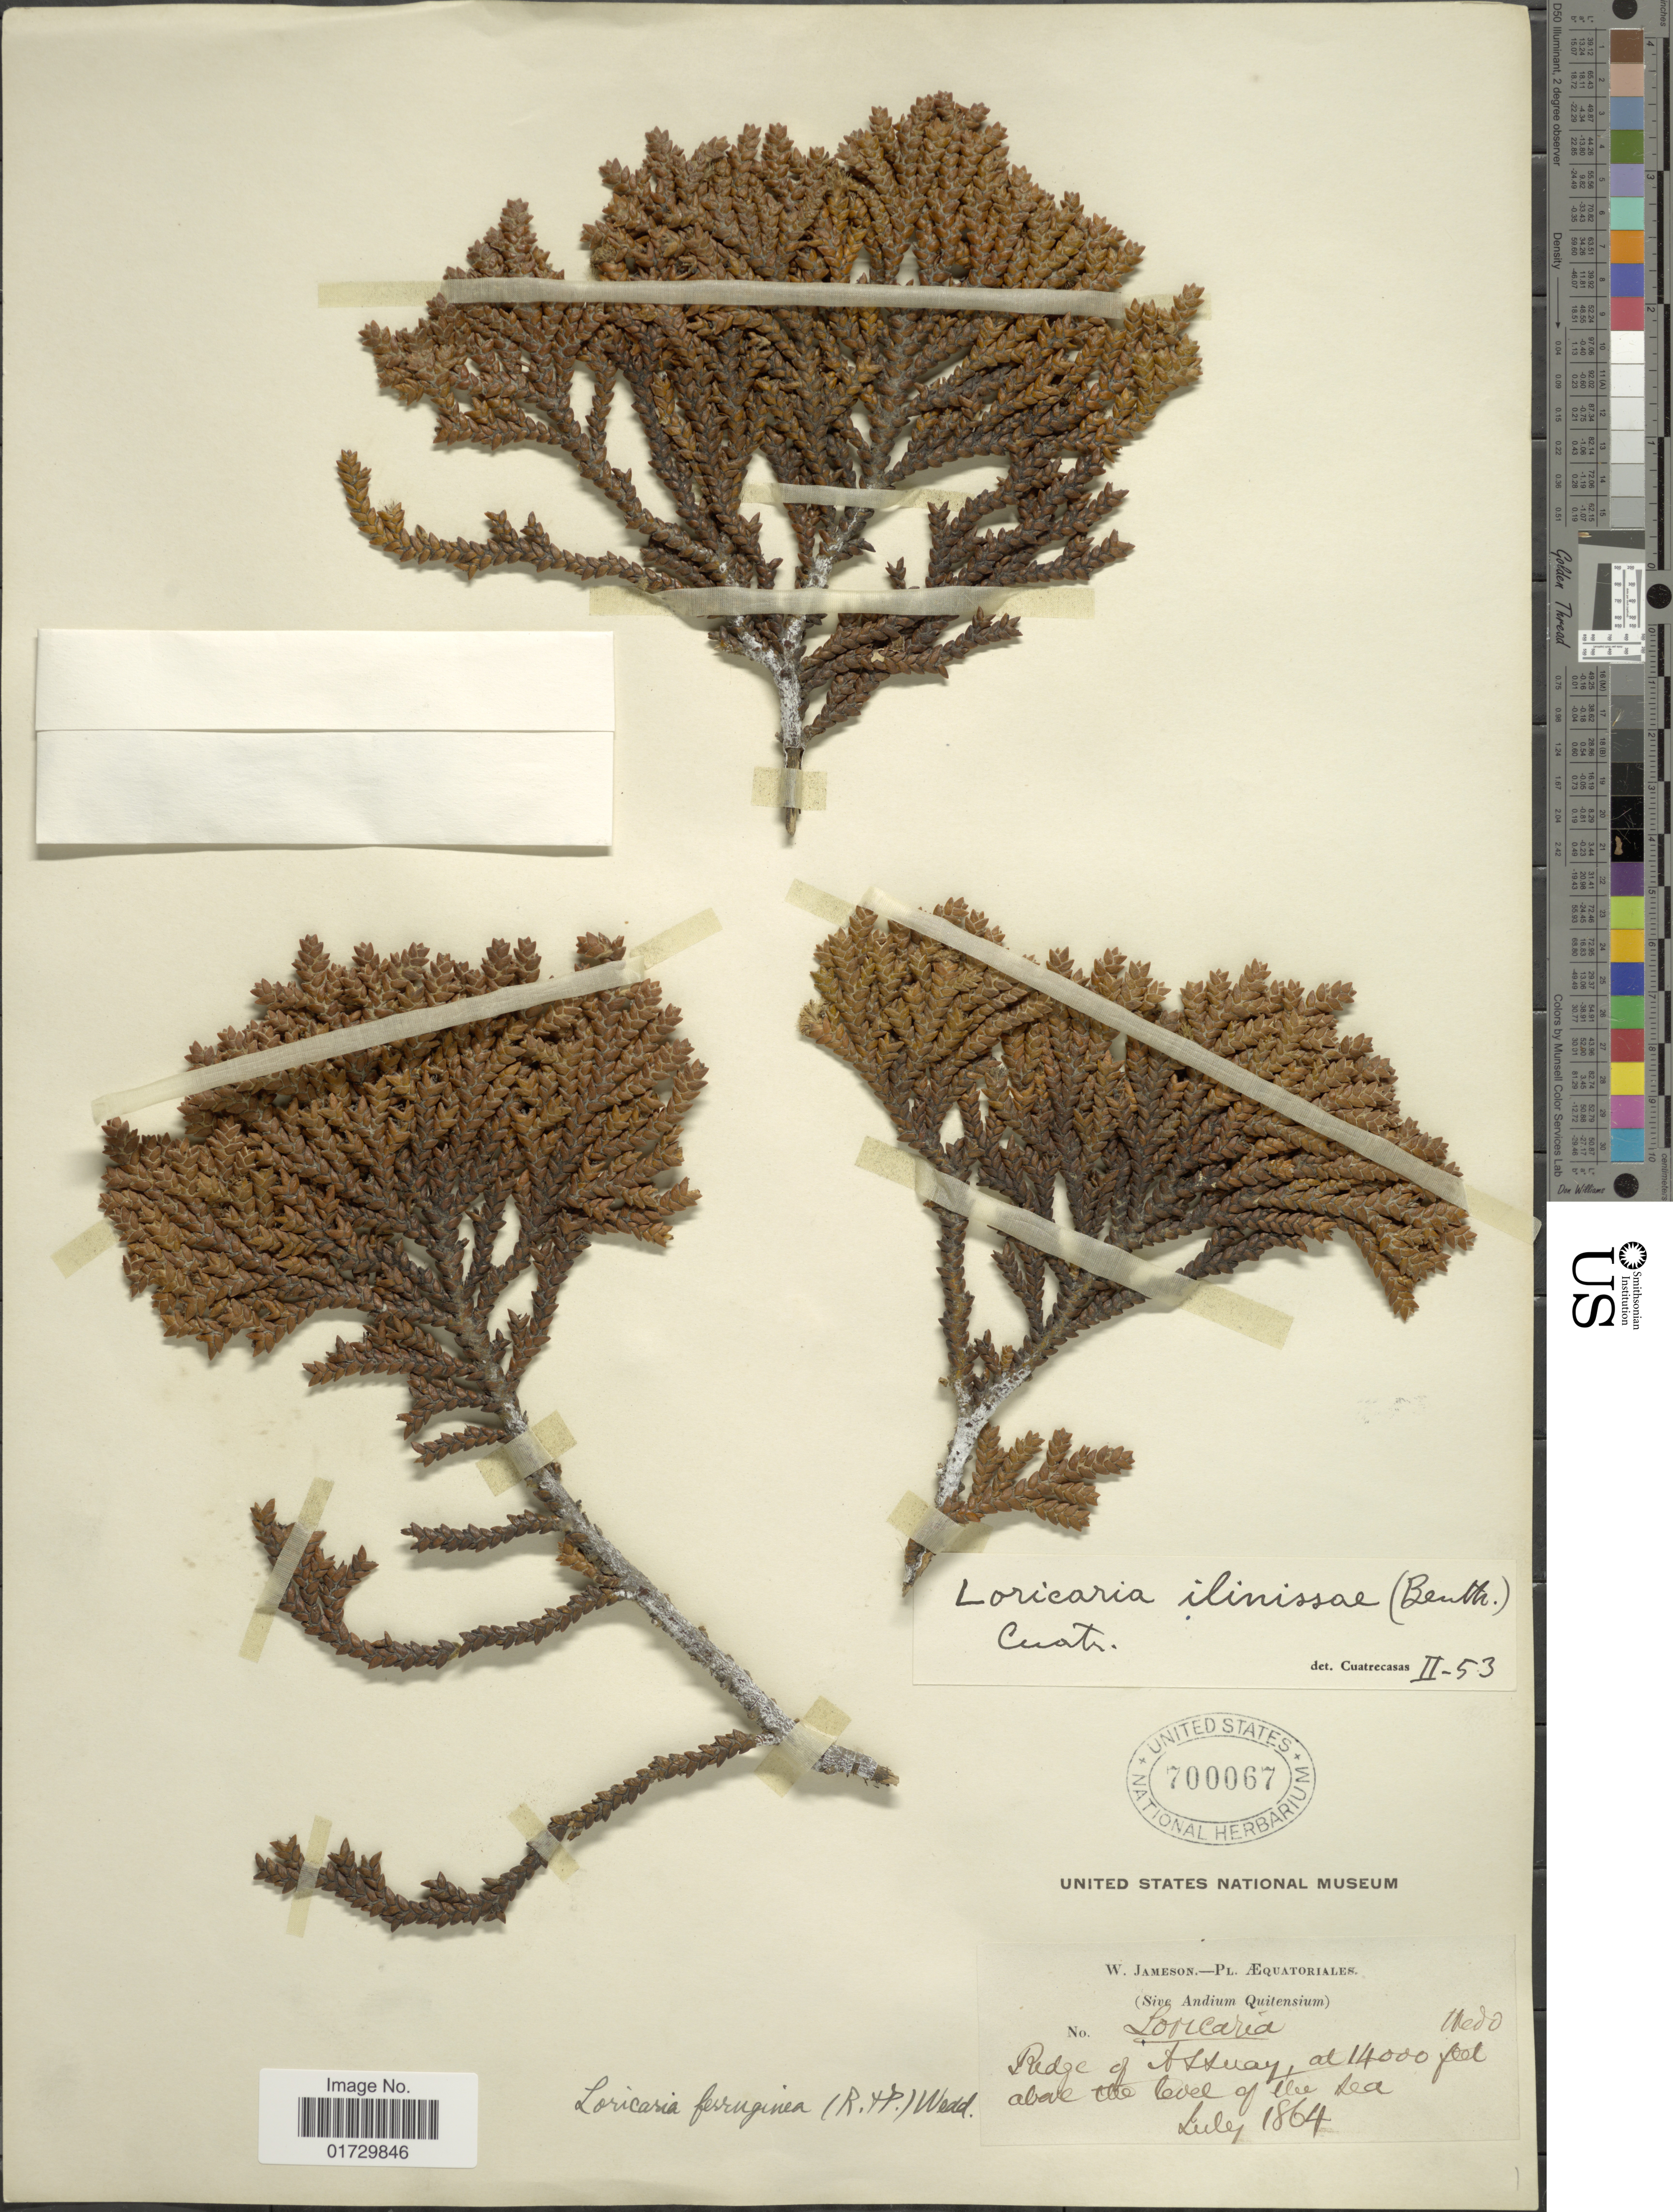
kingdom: Plantae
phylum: Tracheophyta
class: Magnoliopsida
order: Asterales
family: Asteraceae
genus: Loricaria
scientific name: Loricaria ilinissae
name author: (Benth.) Cuatrec.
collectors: W. Jameson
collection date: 1864-07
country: Ecuador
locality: Aequatoriales, Ridge of Ilthuay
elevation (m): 4267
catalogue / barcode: US 700067